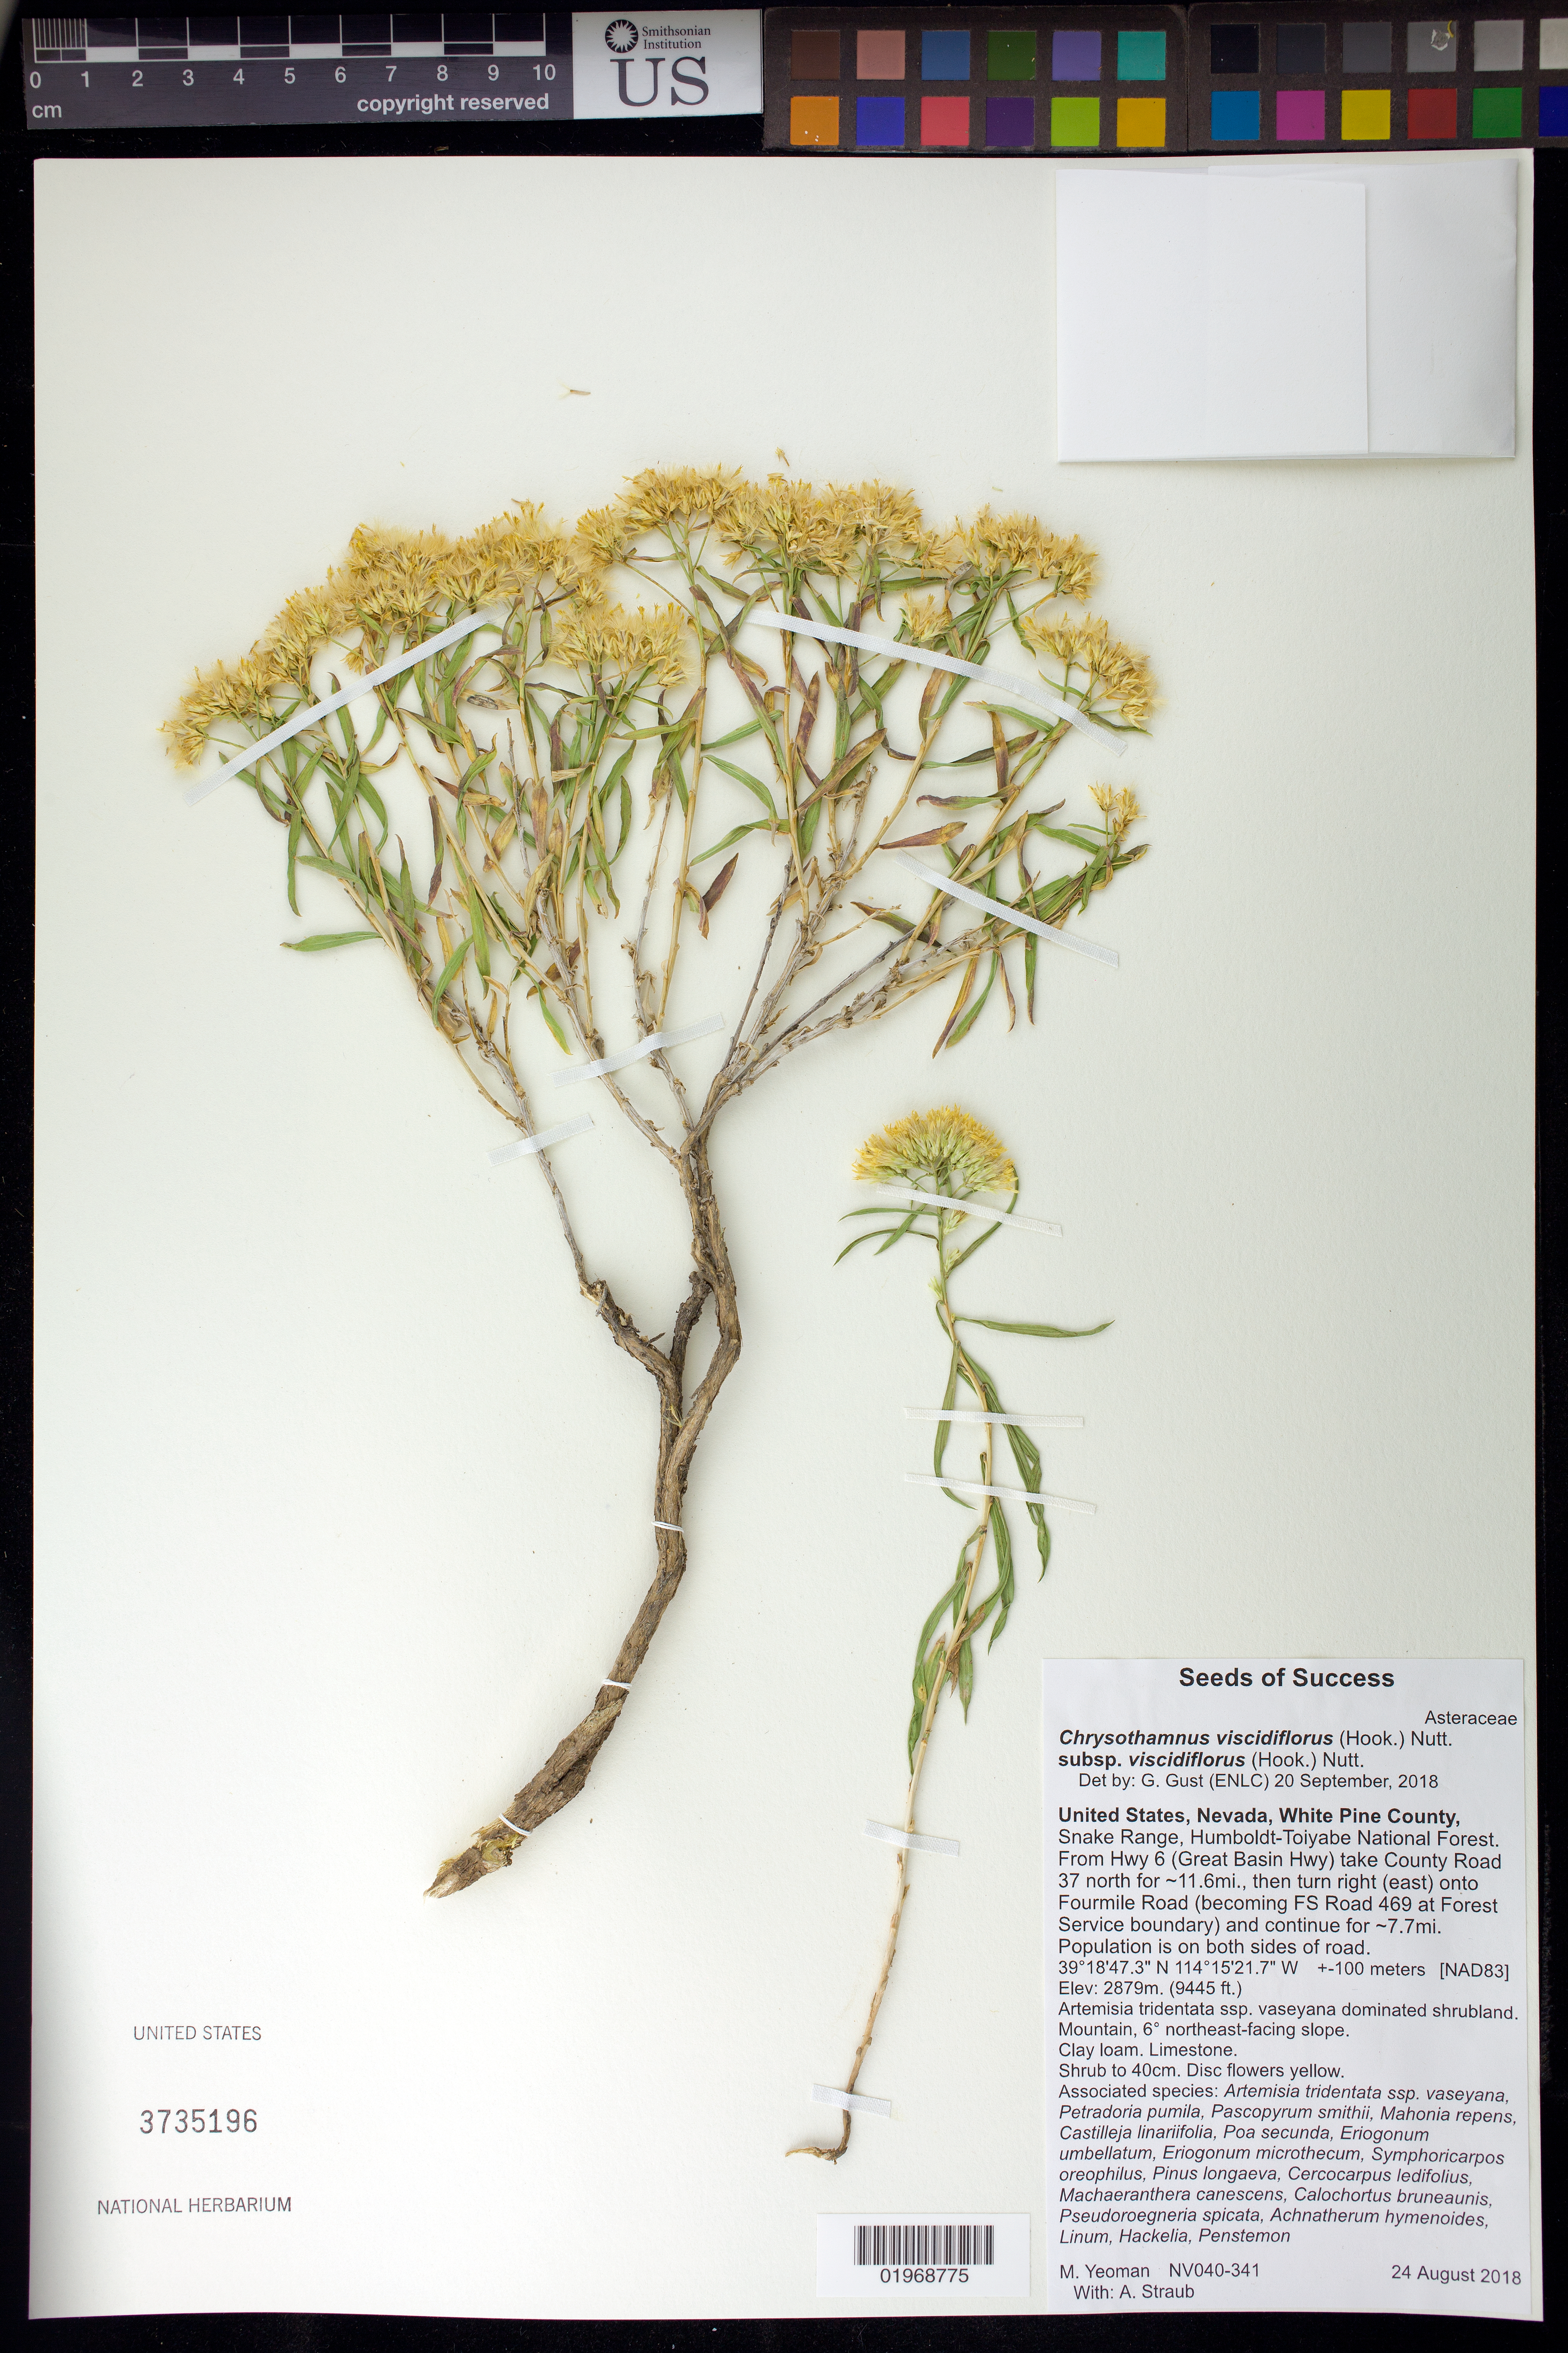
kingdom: Plantae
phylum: Tracheophyta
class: Magnoliopsida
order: Asterales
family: Asteraceae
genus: Chrysothamnus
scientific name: Chrysothamnus viscidiflorus subsp. viscidiflorus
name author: (Hook.) Nutt.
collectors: M. Yeoman & A. Straub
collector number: NV040-341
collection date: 2018-08-24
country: United States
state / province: Nevada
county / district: White Pine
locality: Humboldt-Toiyabe National Forest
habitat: Artemisia tridentata ssp. vaseyana dominated shrubland.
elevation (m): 2879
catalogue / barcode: US 3735196